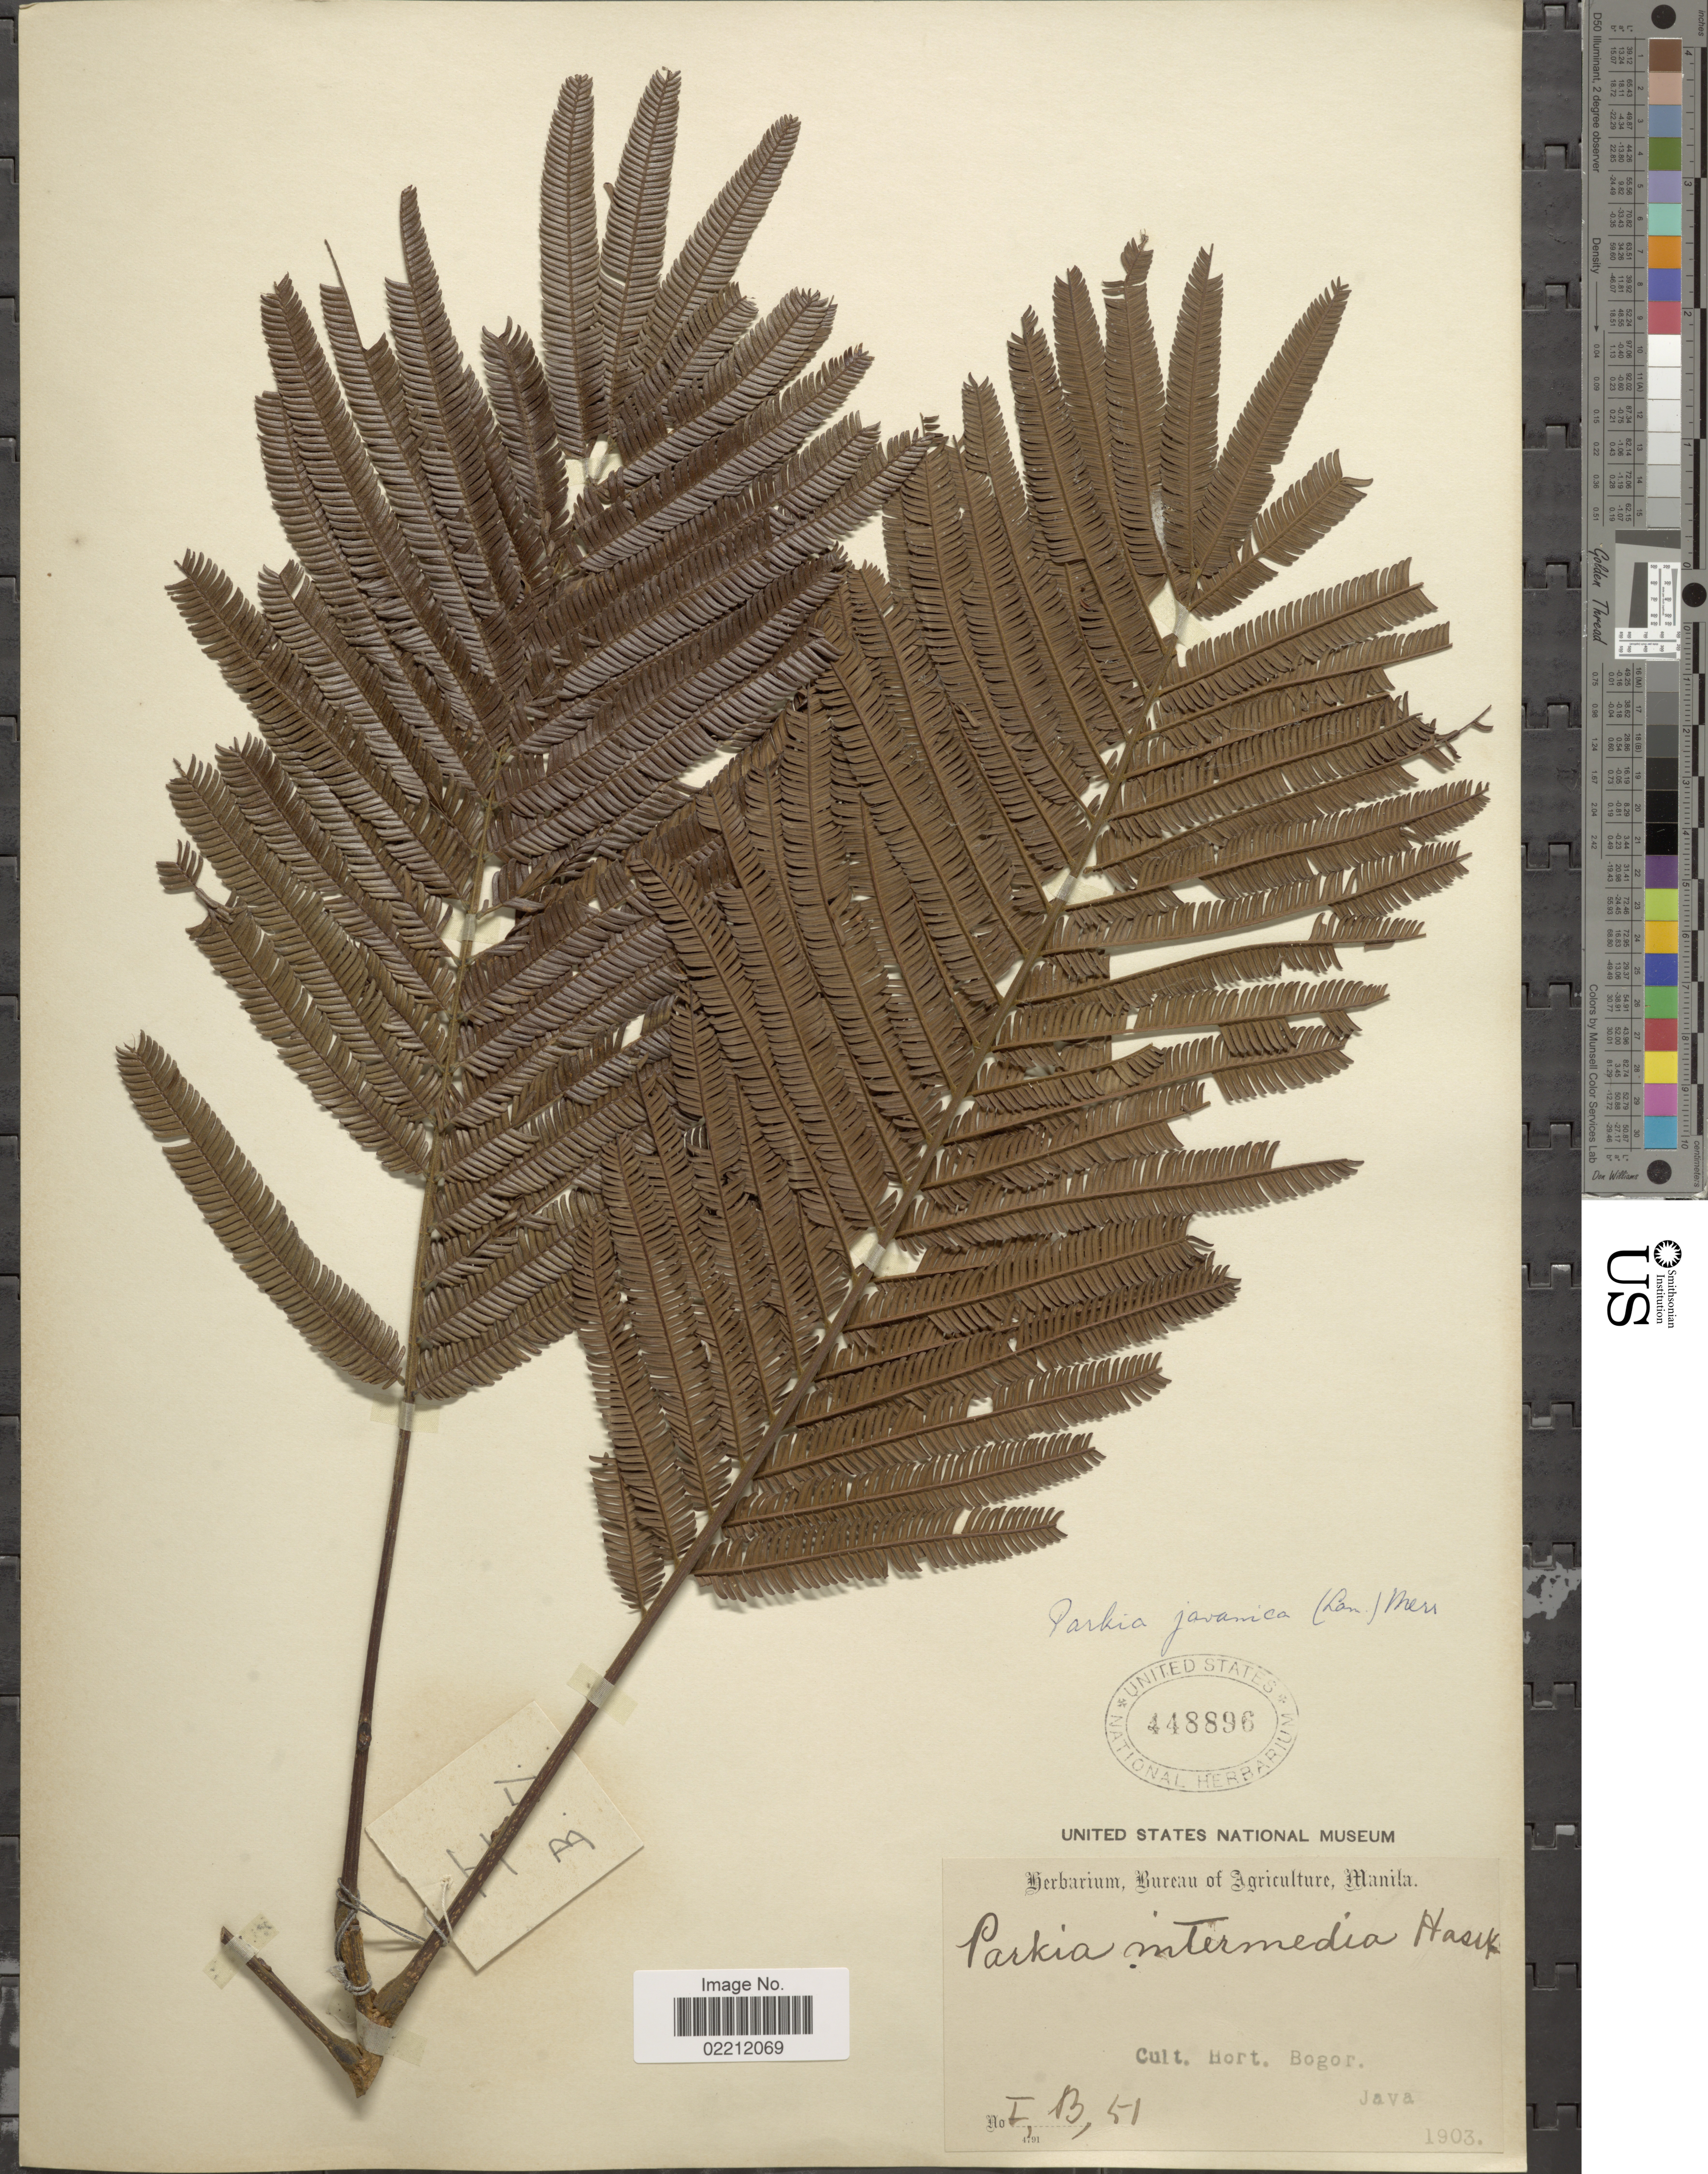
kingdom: Plantae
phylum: Tracheophyta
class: Magnoliopsida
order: Fabales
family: Fabaceae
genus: Parkia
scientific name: Parkia intermedia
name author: Hassk.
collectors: ex Herb. Bur. Agric. Manila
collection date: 1903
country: Indonesia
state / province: Java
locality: Cult, Hort, Bogor, Java.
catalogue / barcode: US 448896